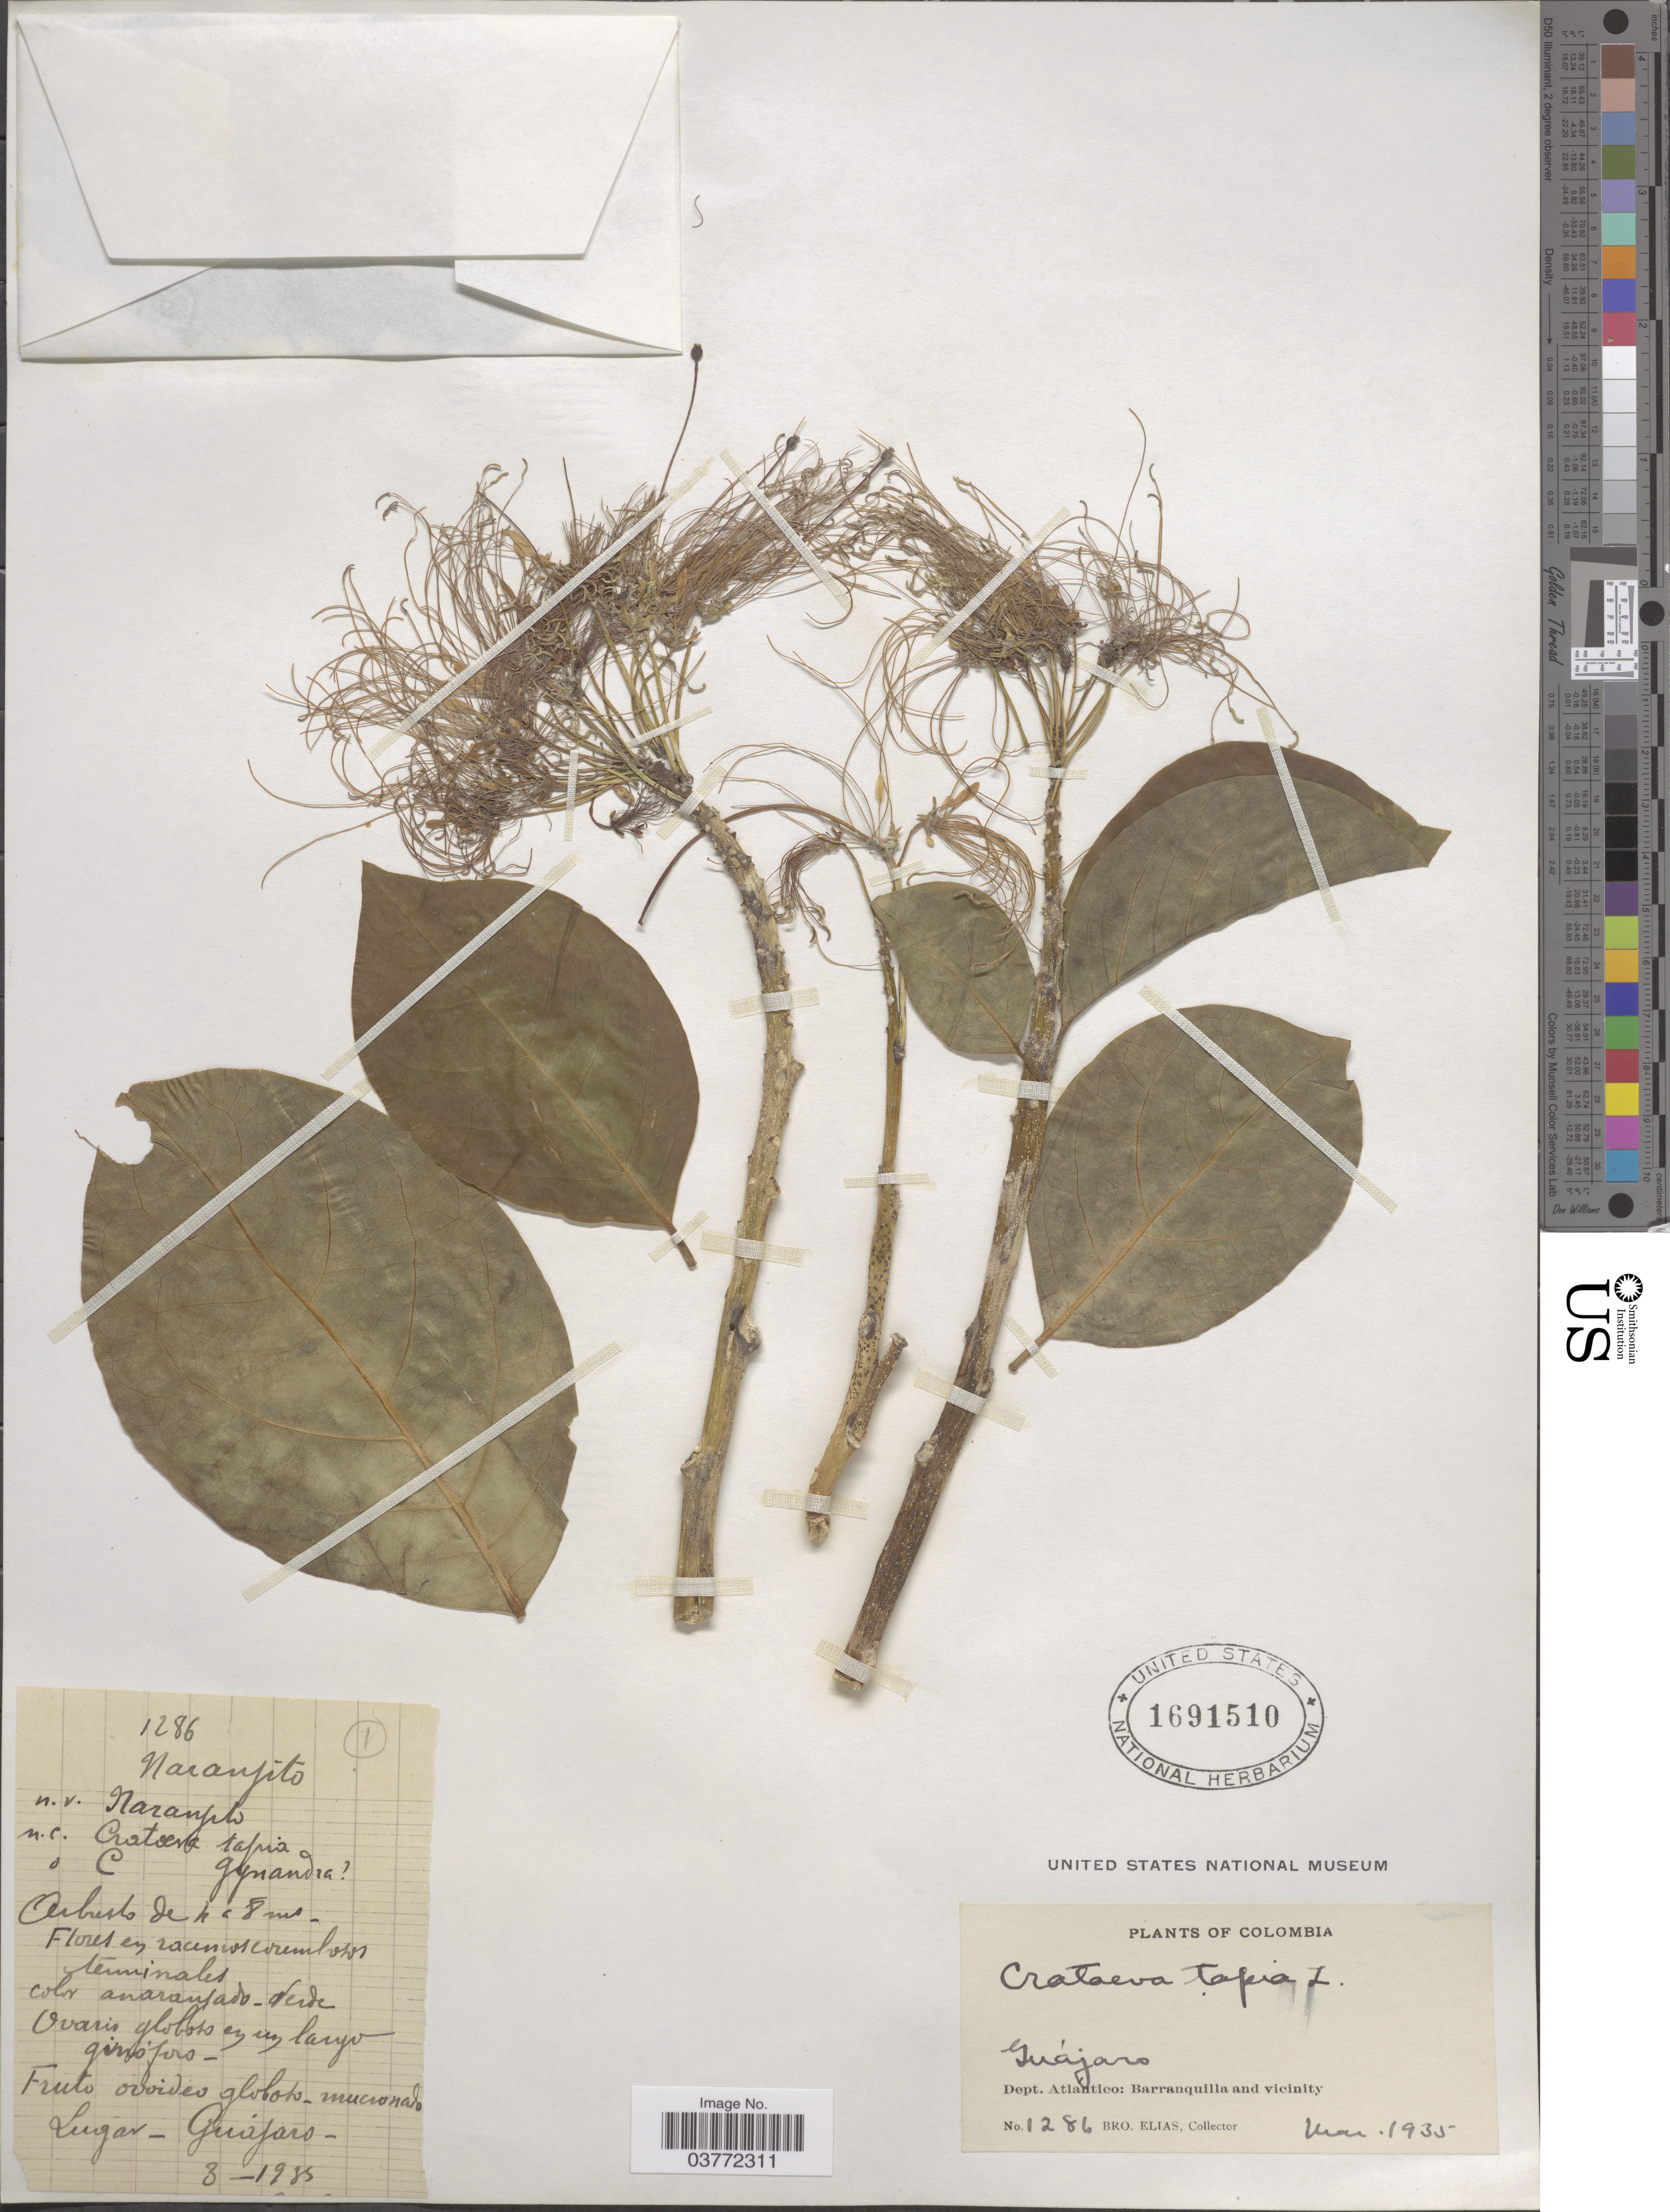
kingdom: Plantae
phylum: Tracheophyta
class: Magnoliopsida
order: Brassicales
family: Capparaceae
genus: Crateva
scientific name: Crateva tapia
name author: L.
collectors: Bro. Elias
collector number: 1286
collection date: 1935-03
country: Colombia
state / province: Atlántico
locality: Guájaro. Dept. Atlántico: Barranquilla and vicinity.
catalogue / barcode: US 1691510